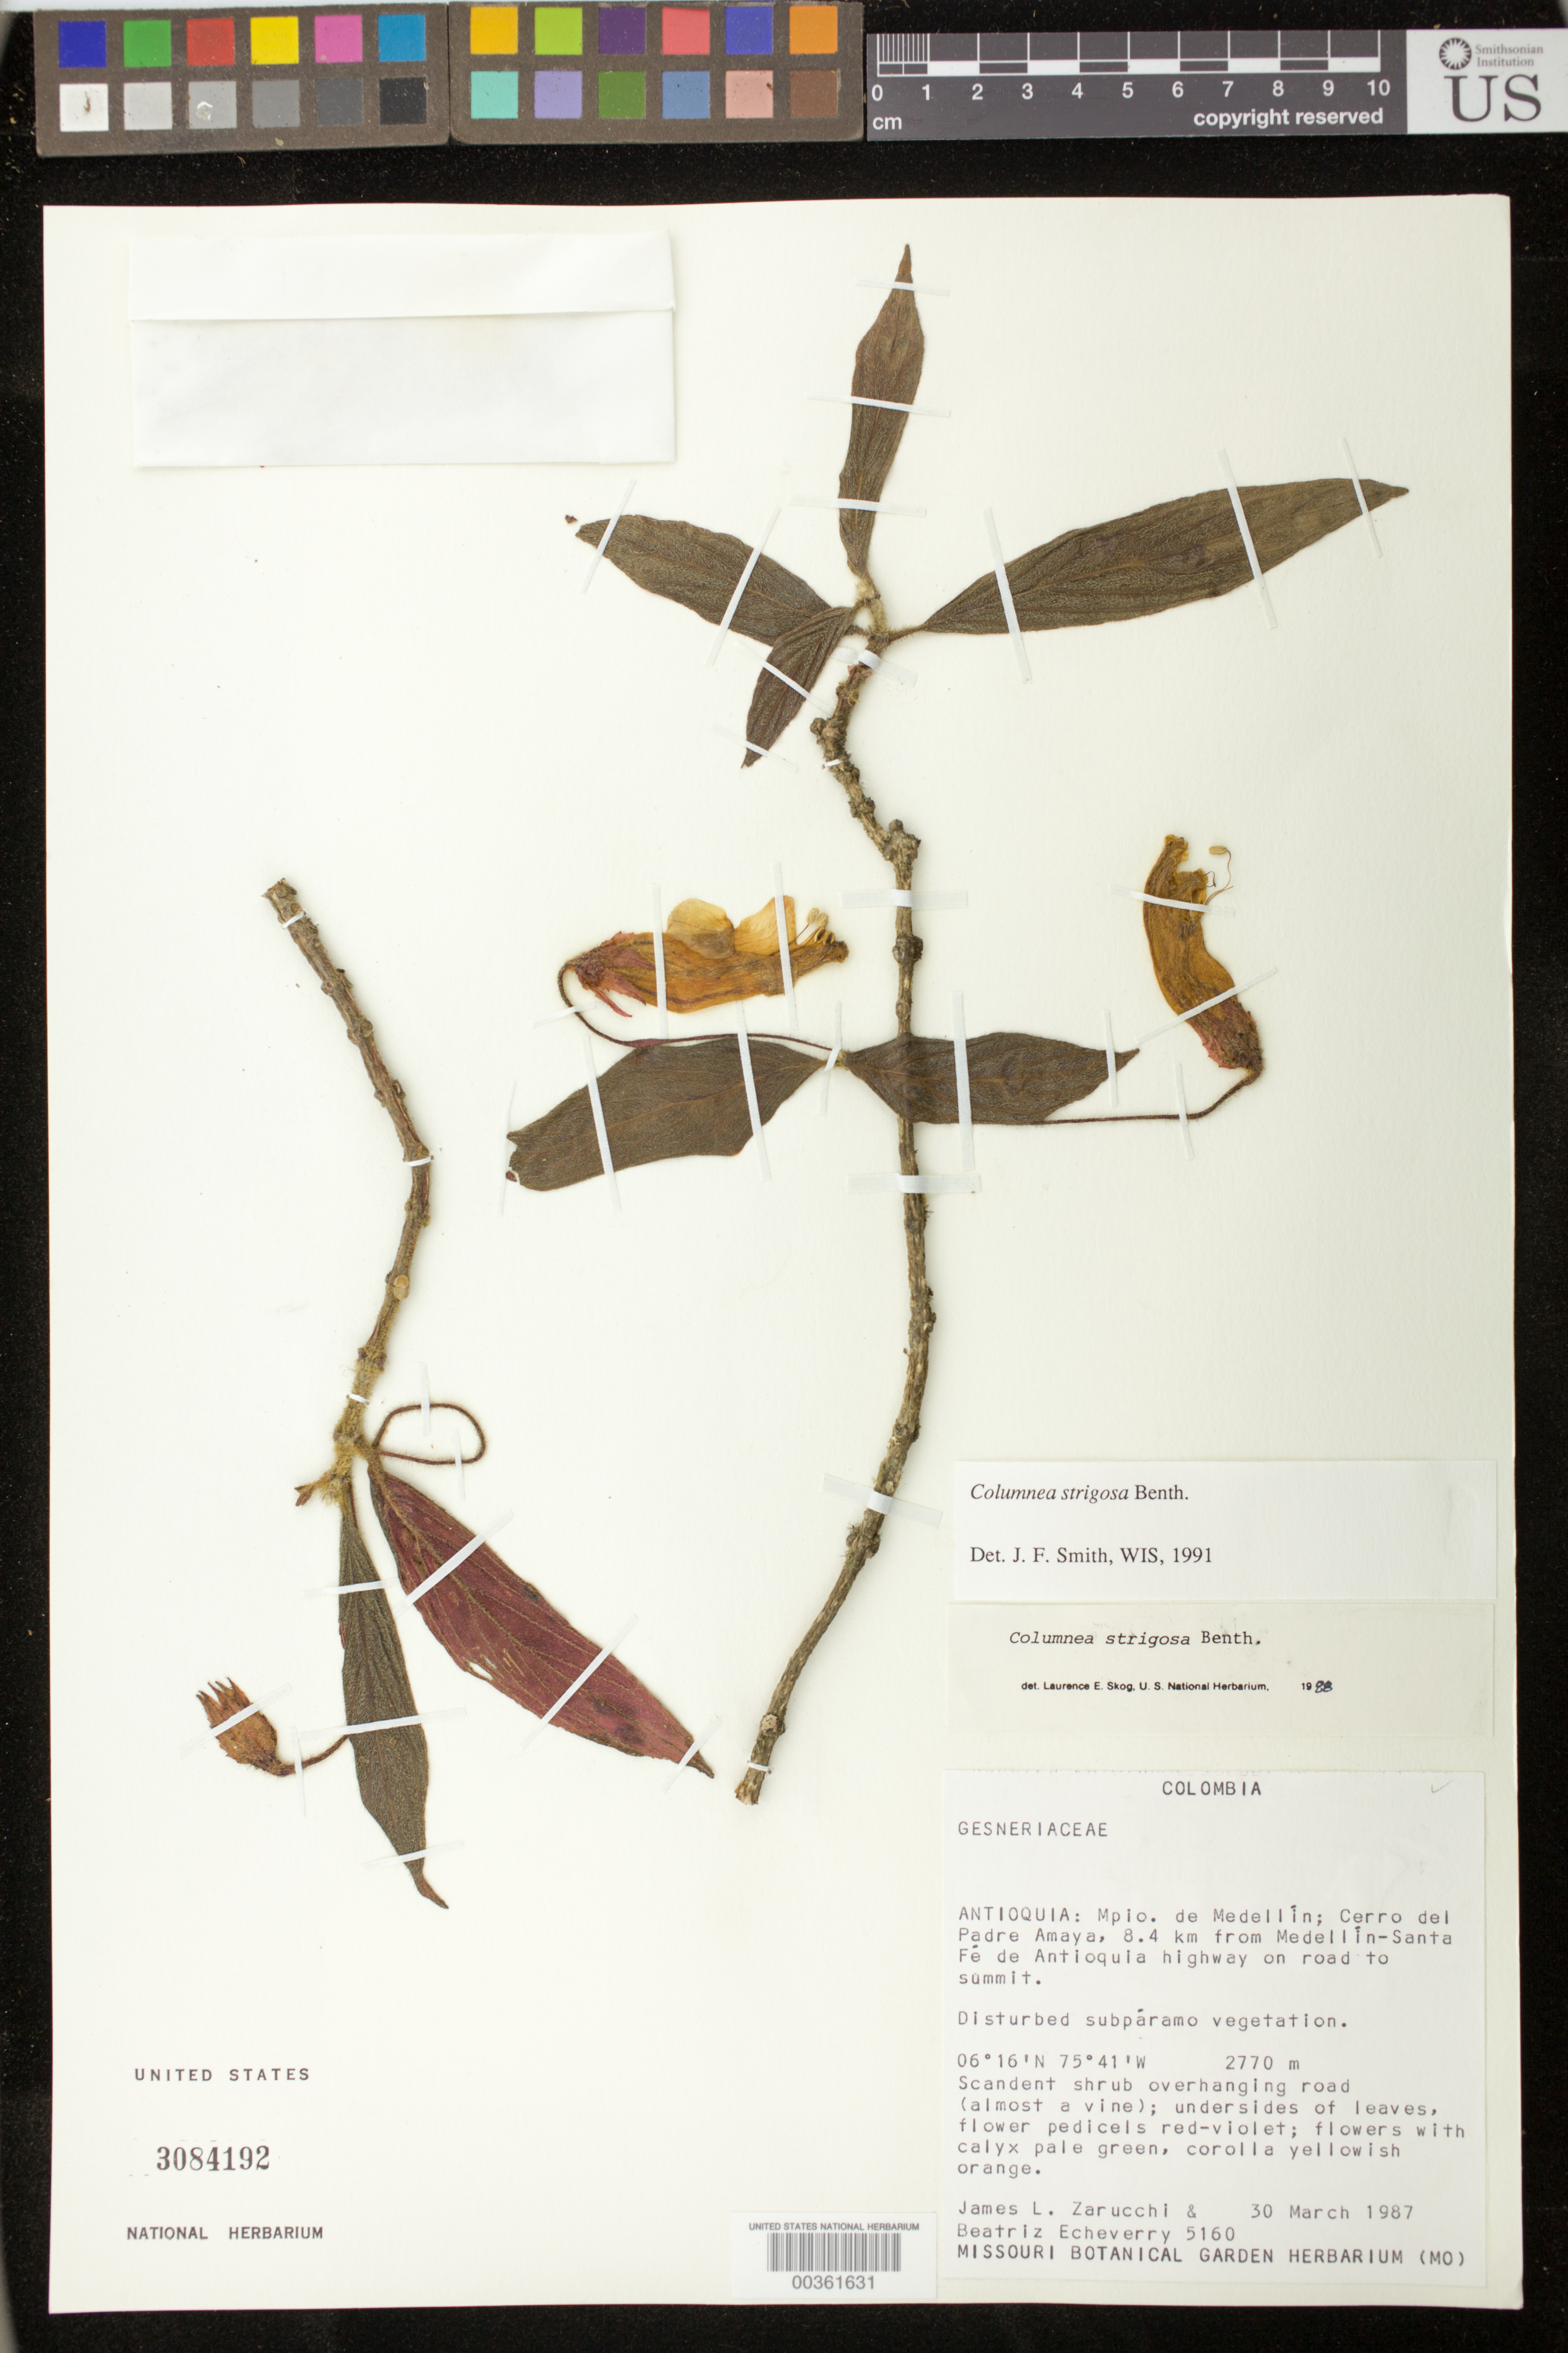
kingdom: Plantae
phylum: Tracheophyta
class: Magnoliopsida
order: Lamiales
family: Gesneriaceae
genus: Columnea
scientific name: Columnea strigosa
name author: Benth.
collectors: J. L. Zarucchi & B. Echeverry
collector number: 5160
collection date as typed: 30 Mar 1987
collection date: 1987-03-30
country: Colombia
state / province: Antioquia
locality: Mpio. de Medellin; Cerro del Padre Amaya, 8.4 km from Medellin-Santa Fe de Antioquia highway on roadto summit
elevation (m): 2770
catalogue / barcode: US 3084192